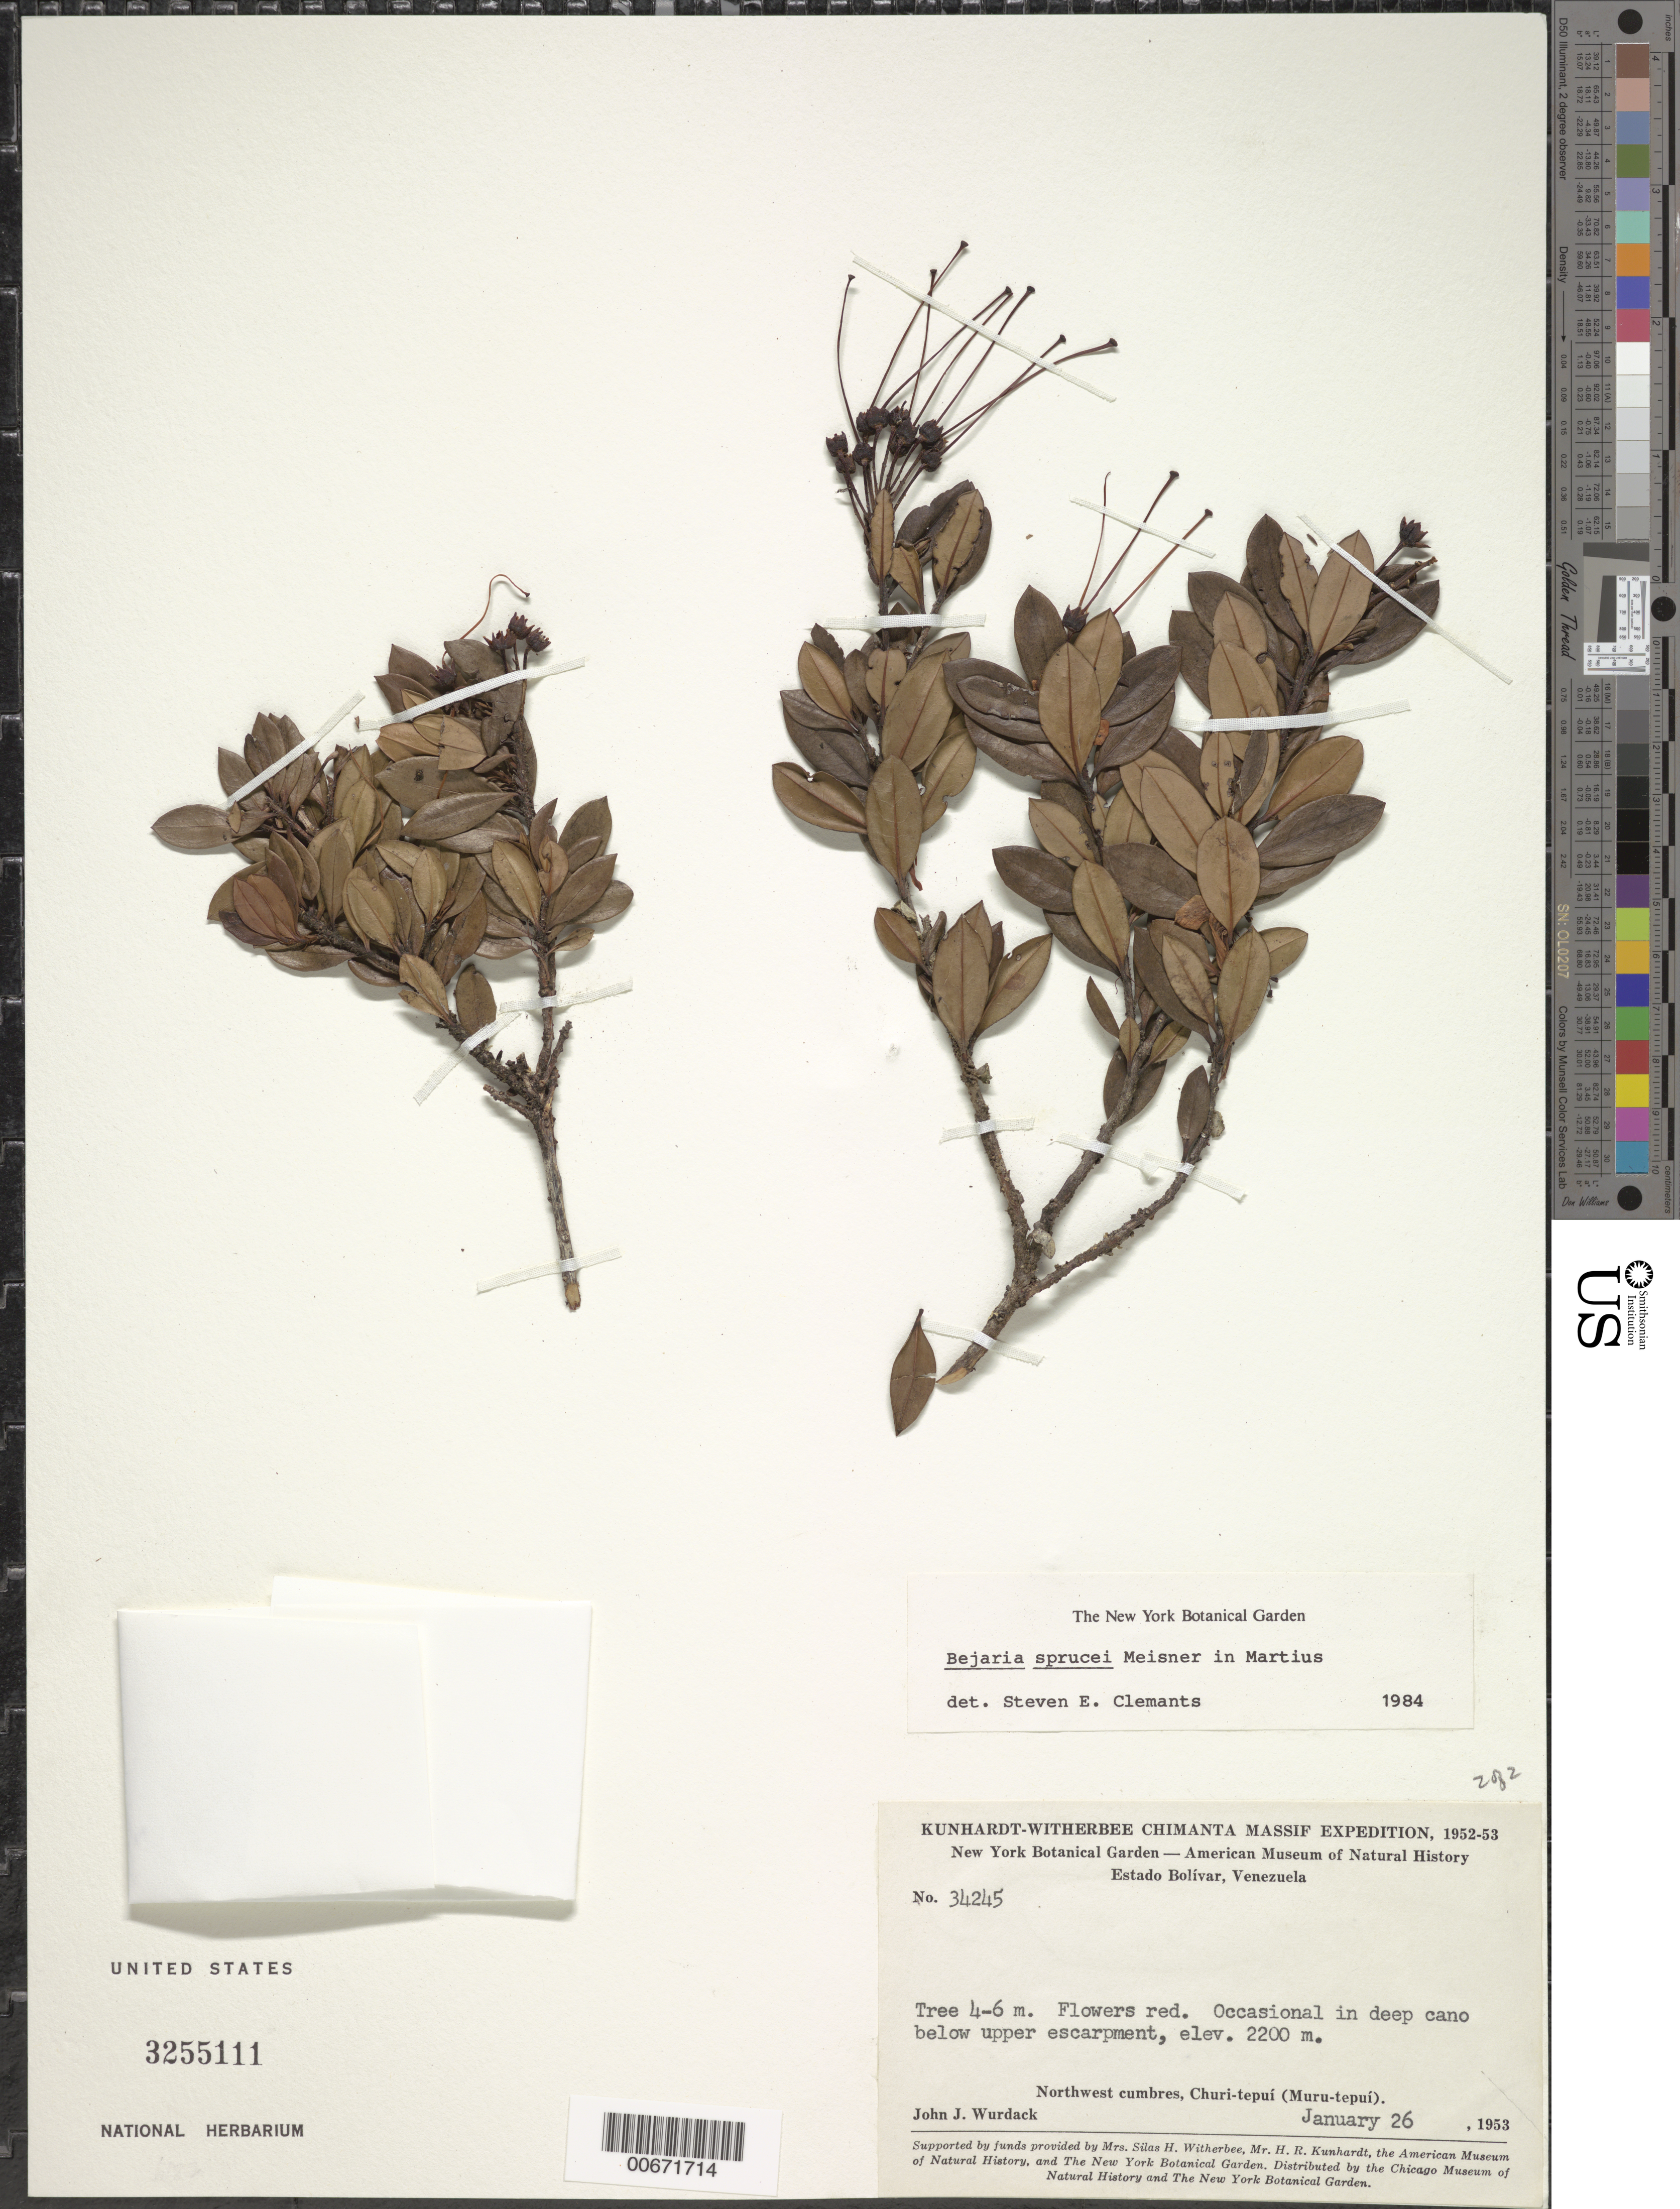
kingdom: Plantae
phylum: Tracheophyta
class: Magnoliopsida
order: Ericales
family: Ericaceae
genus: Befaria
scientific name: Befaria sprucei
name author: Meisn.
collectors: J. J. Wurdack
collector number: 34245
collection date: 1953-01-26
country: Venezuela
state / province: Bolivar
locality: Northwest cumbres, Churi-tepuí (Muru-tepuí), Kunhardt-Witherbee Chimanta Massif, Occasional in deep cano below upper escarpment.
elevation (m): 2200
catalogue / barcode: US 3255111